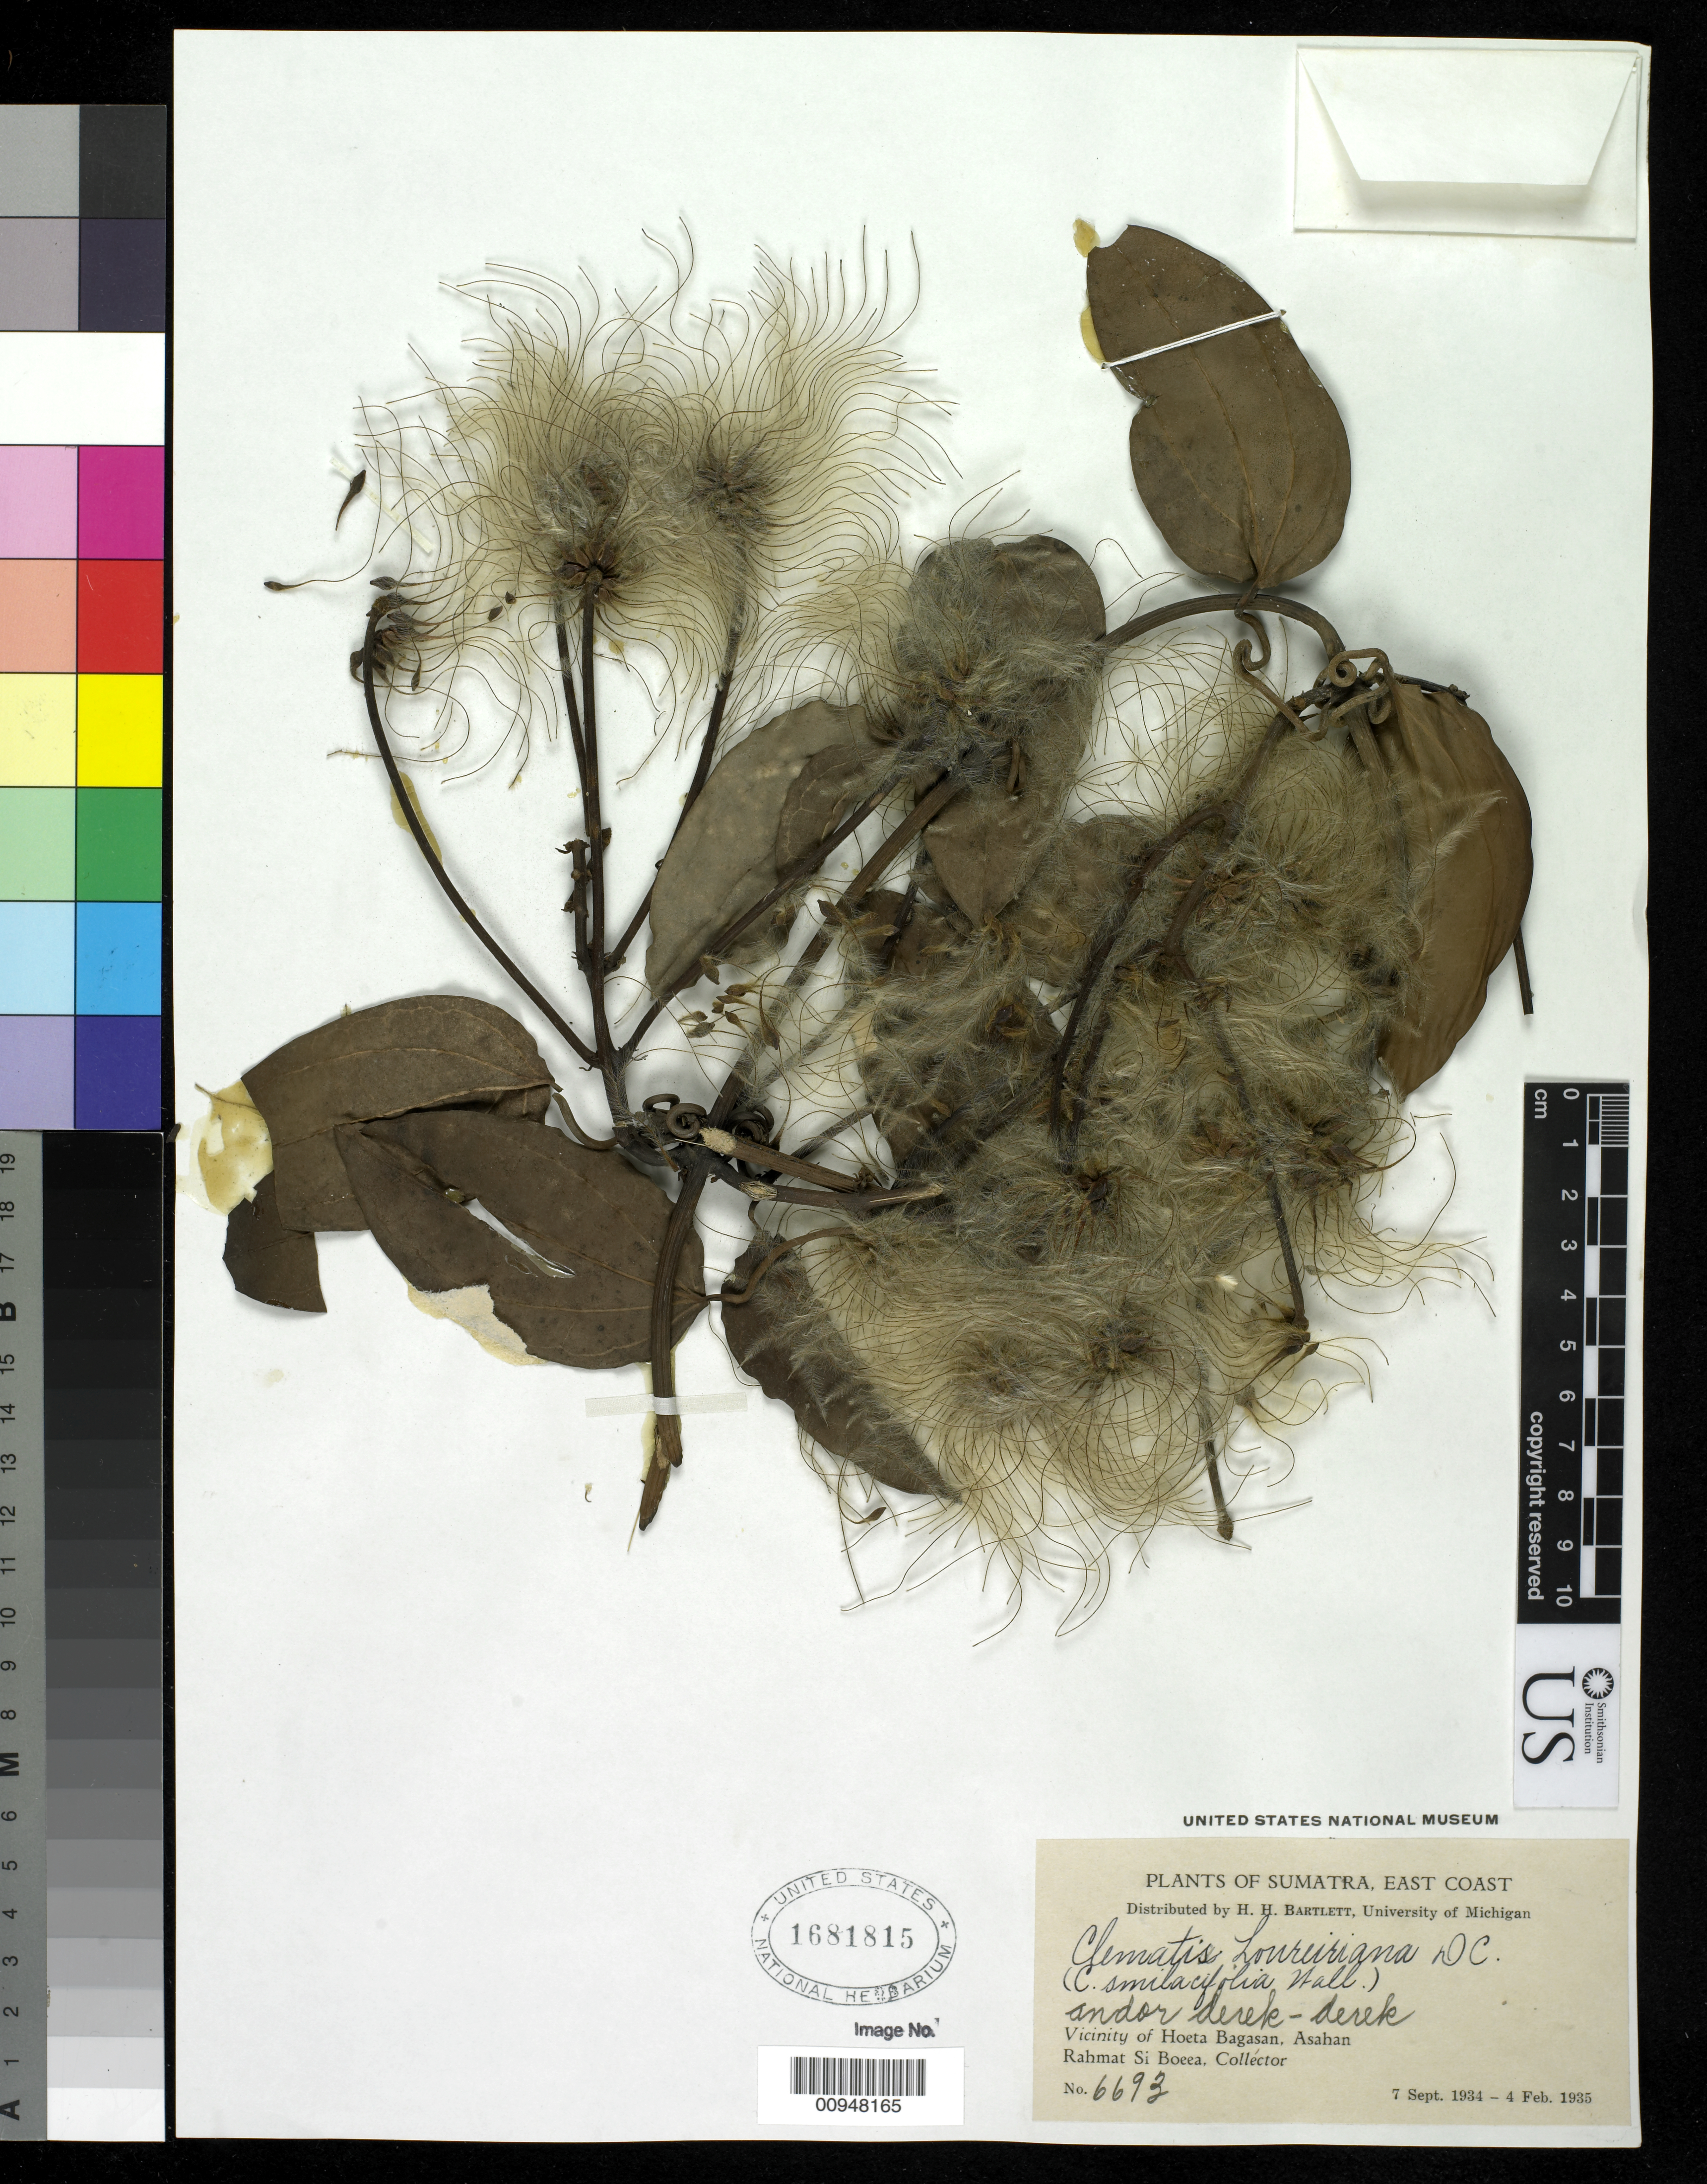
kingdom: Plantae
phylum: Tracheophyta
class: Magnoliopsida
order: Ranunculales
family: Ranunculaceae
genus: Clematis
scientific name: Clematis loureiroana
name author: DC.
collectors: Rahmat Si Boeea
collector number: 6693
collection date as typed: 07 Sep 1934 to 04 Feb 1935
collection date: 1934-09-07/1935-02-04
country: Indonesia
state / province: Sumatra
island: Sumatra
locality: vicinity of Hoeta Bagasan, Asahan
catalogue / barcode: US 1681815